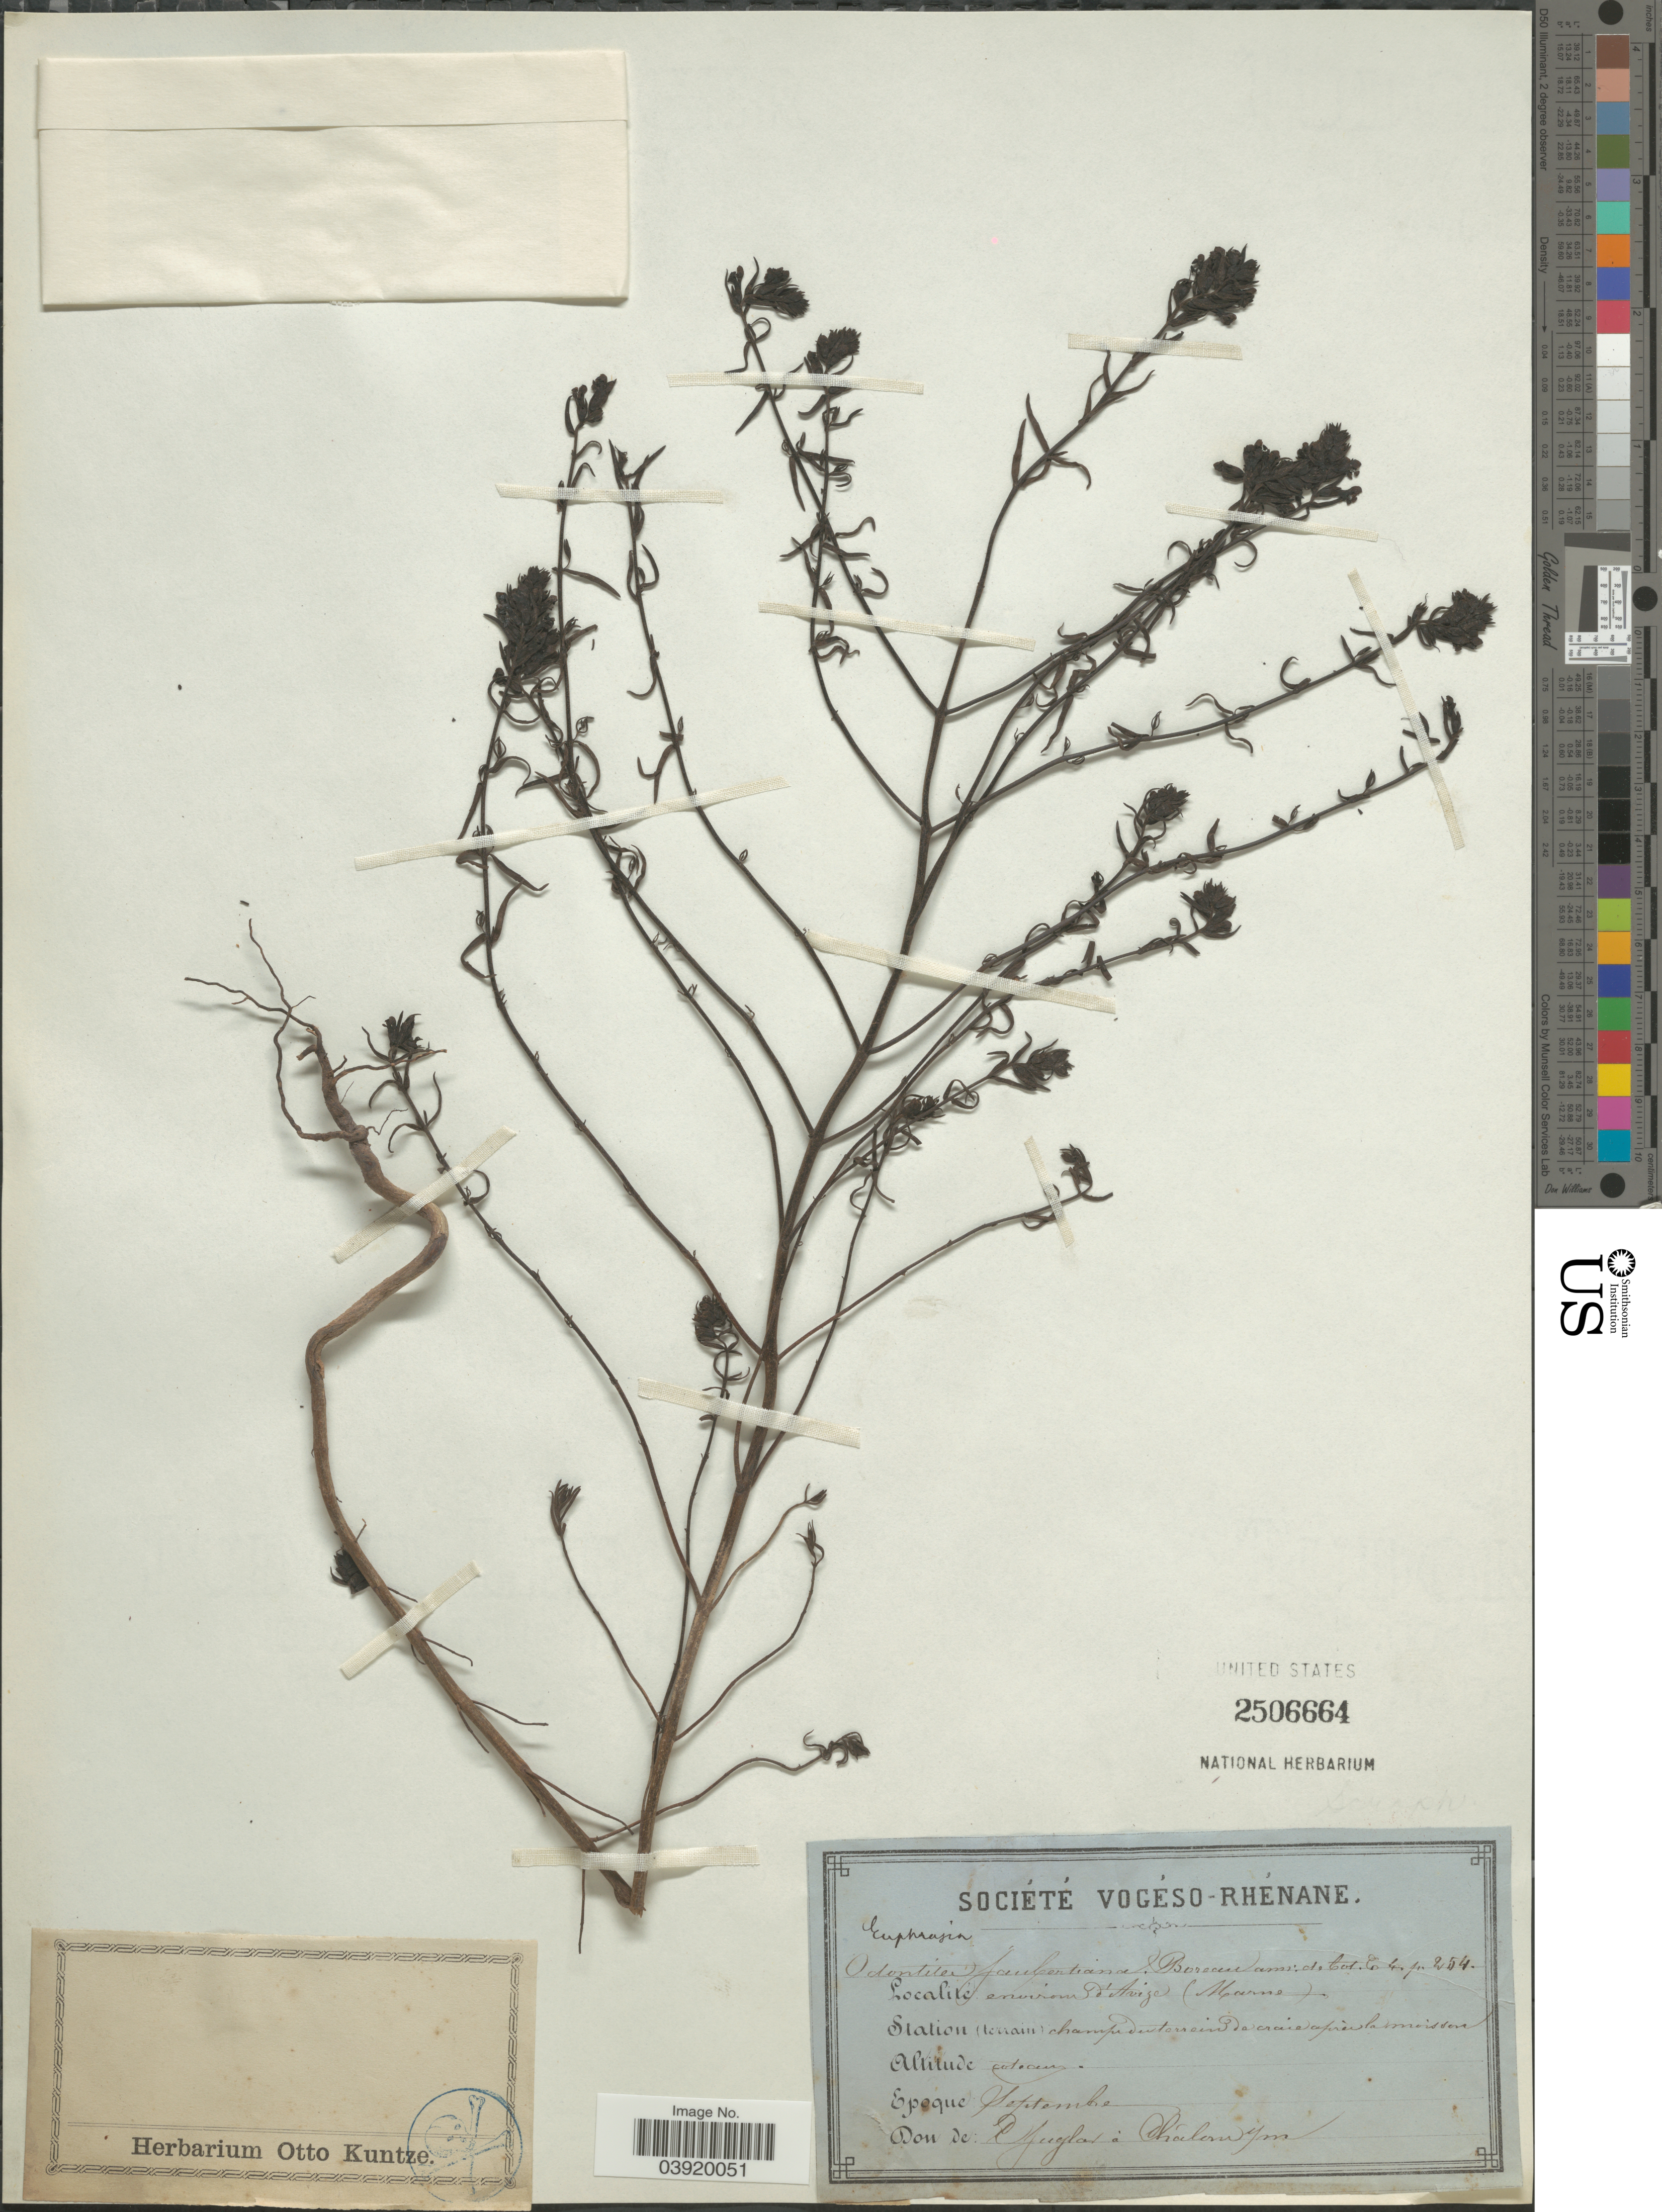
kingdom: Plantae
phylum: Tracheophyta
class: Magnoliopsida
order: Lamiales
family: Orobanchaceae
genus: Odontites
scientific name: Odontites vulgaris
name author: Moench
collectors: Collector illegible & Collector illegible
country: France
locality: Environ d'Avize (Marne). Station (terrain) champ du torrein dacraie a près la moisson.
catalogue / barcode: US 2506664